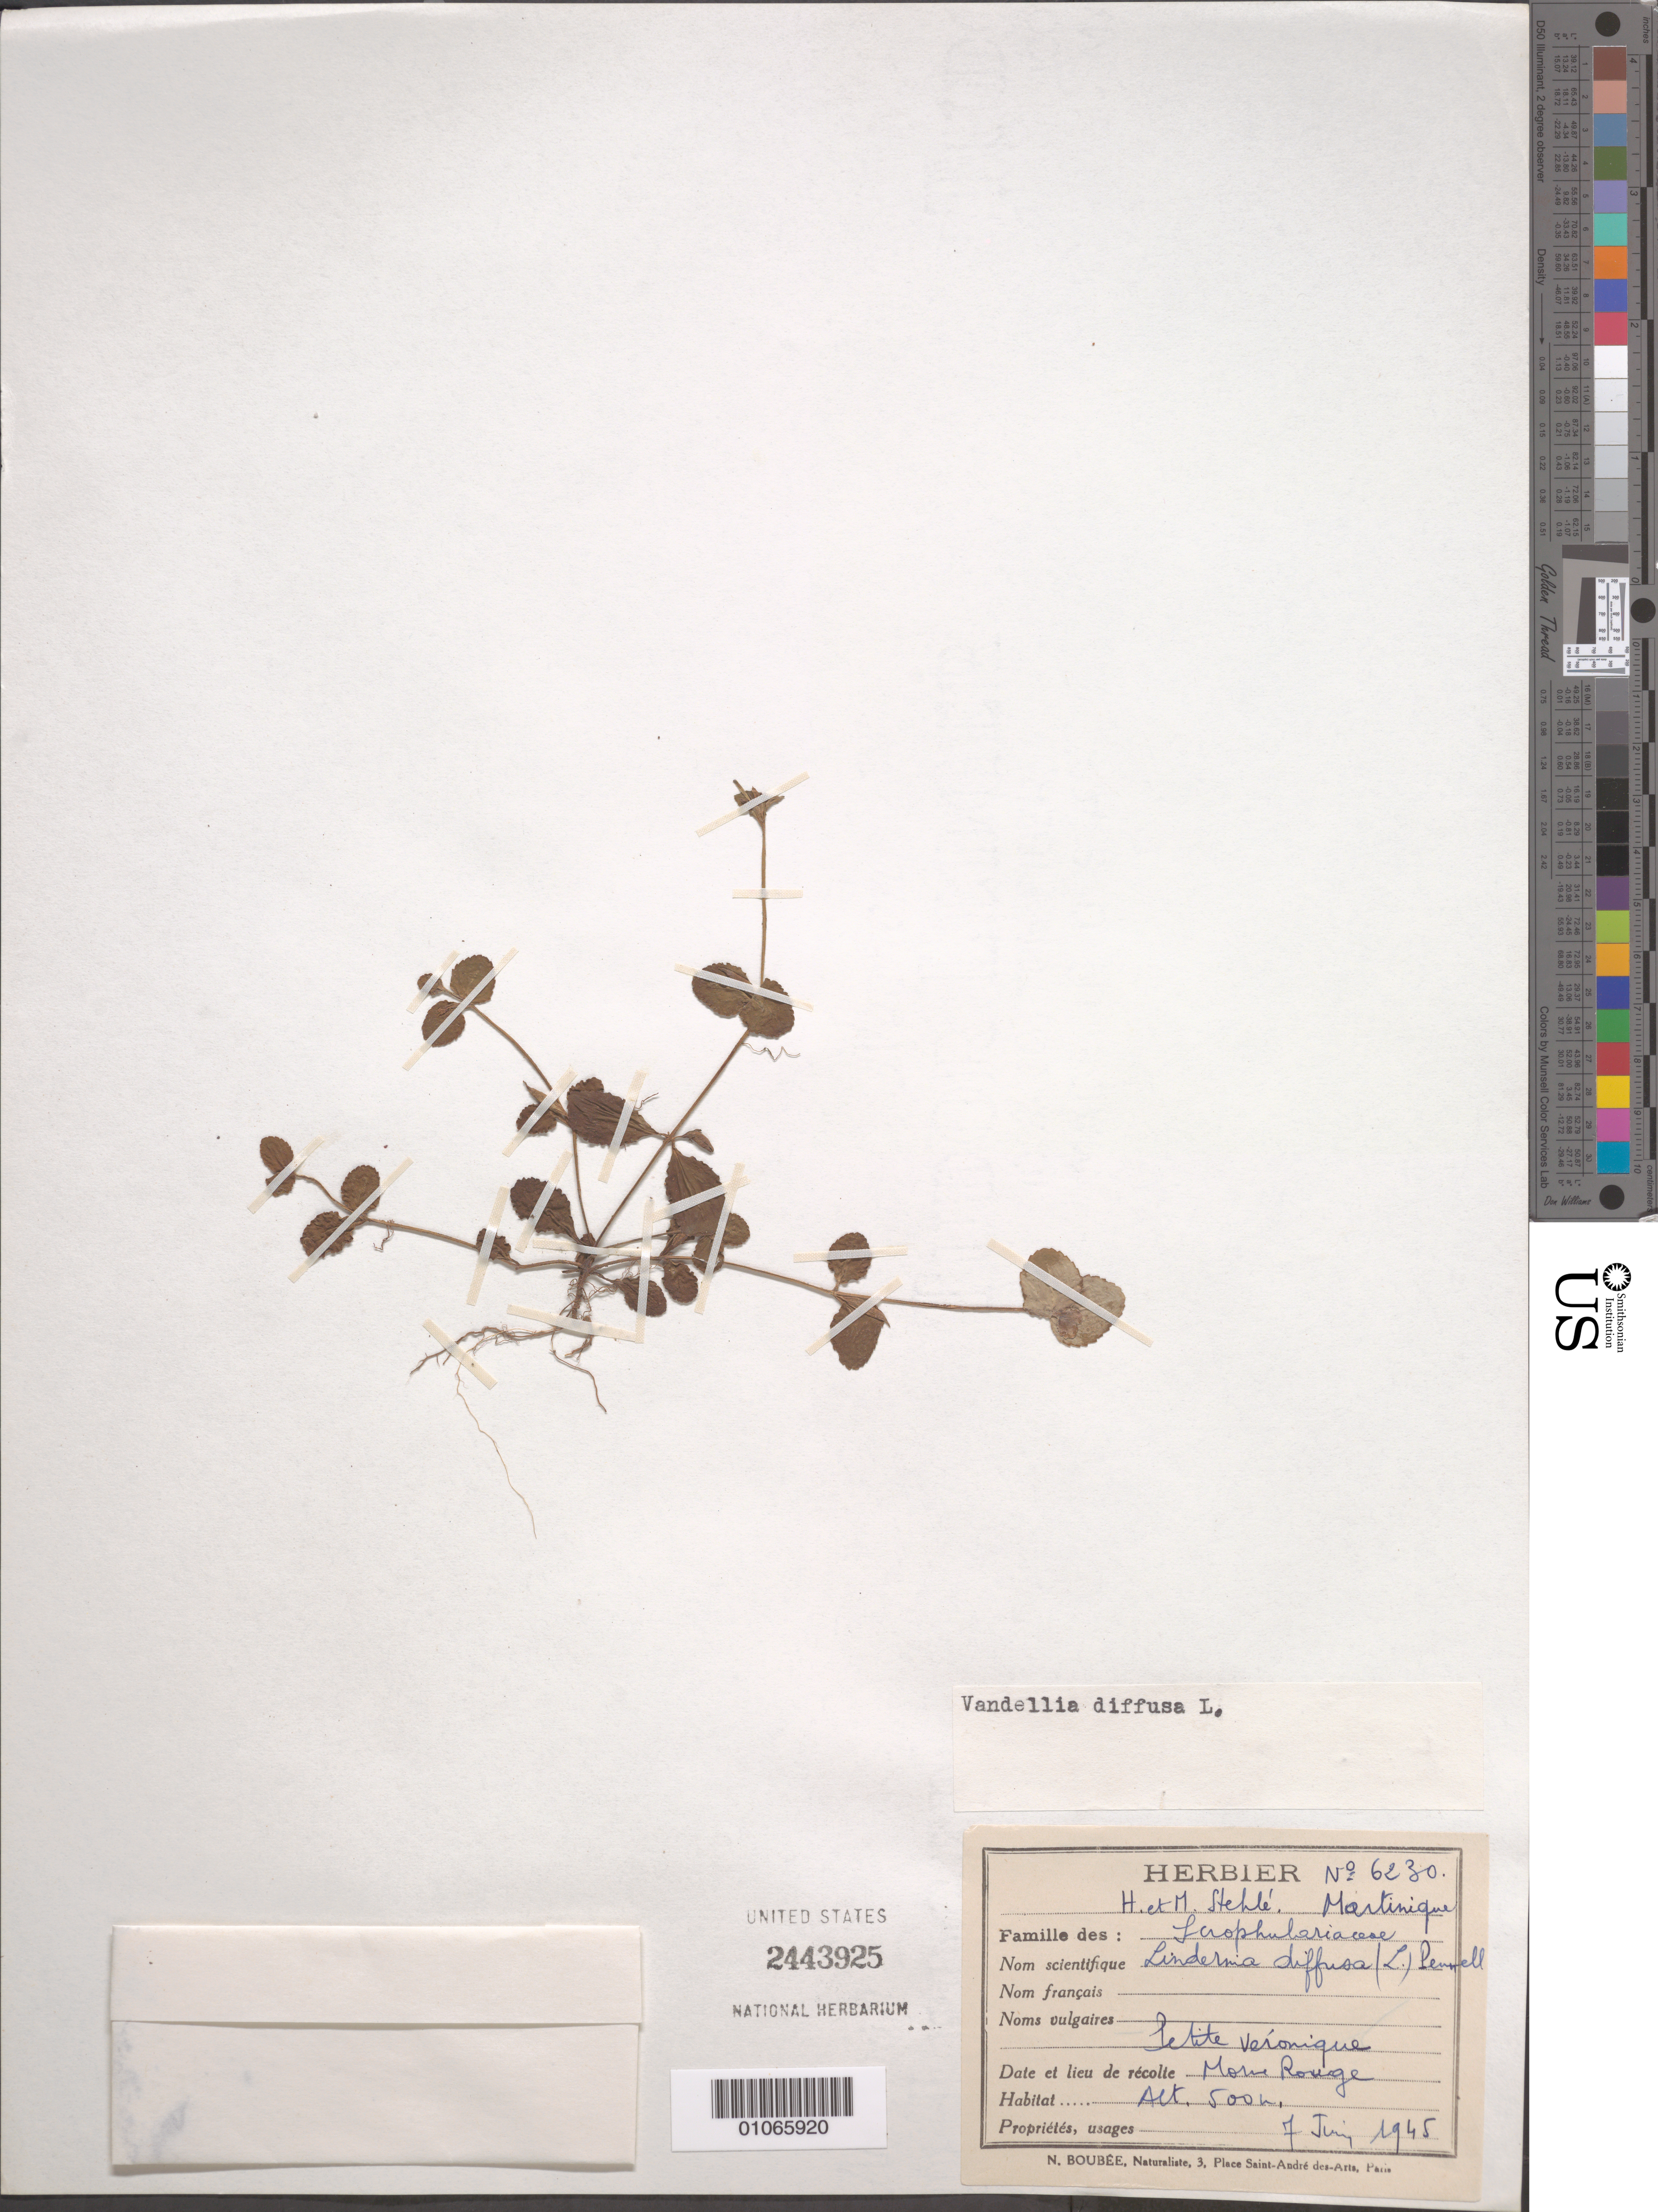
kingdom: Plantae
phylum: Tracheophyta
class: Magnoliopsida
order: Lamiales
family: Linderniaceae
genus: Lindernia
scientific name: Lindernia diffusa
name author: (L.) Wettst.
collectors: H. Stehlé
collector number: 6230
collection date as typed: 07 Jun 1945 or 07 Jul 1945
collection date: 1945-06-07 or 1945-07-07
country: Grenada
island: Grenada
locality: Morne mountains.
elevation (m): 500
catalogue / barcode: US 2443925